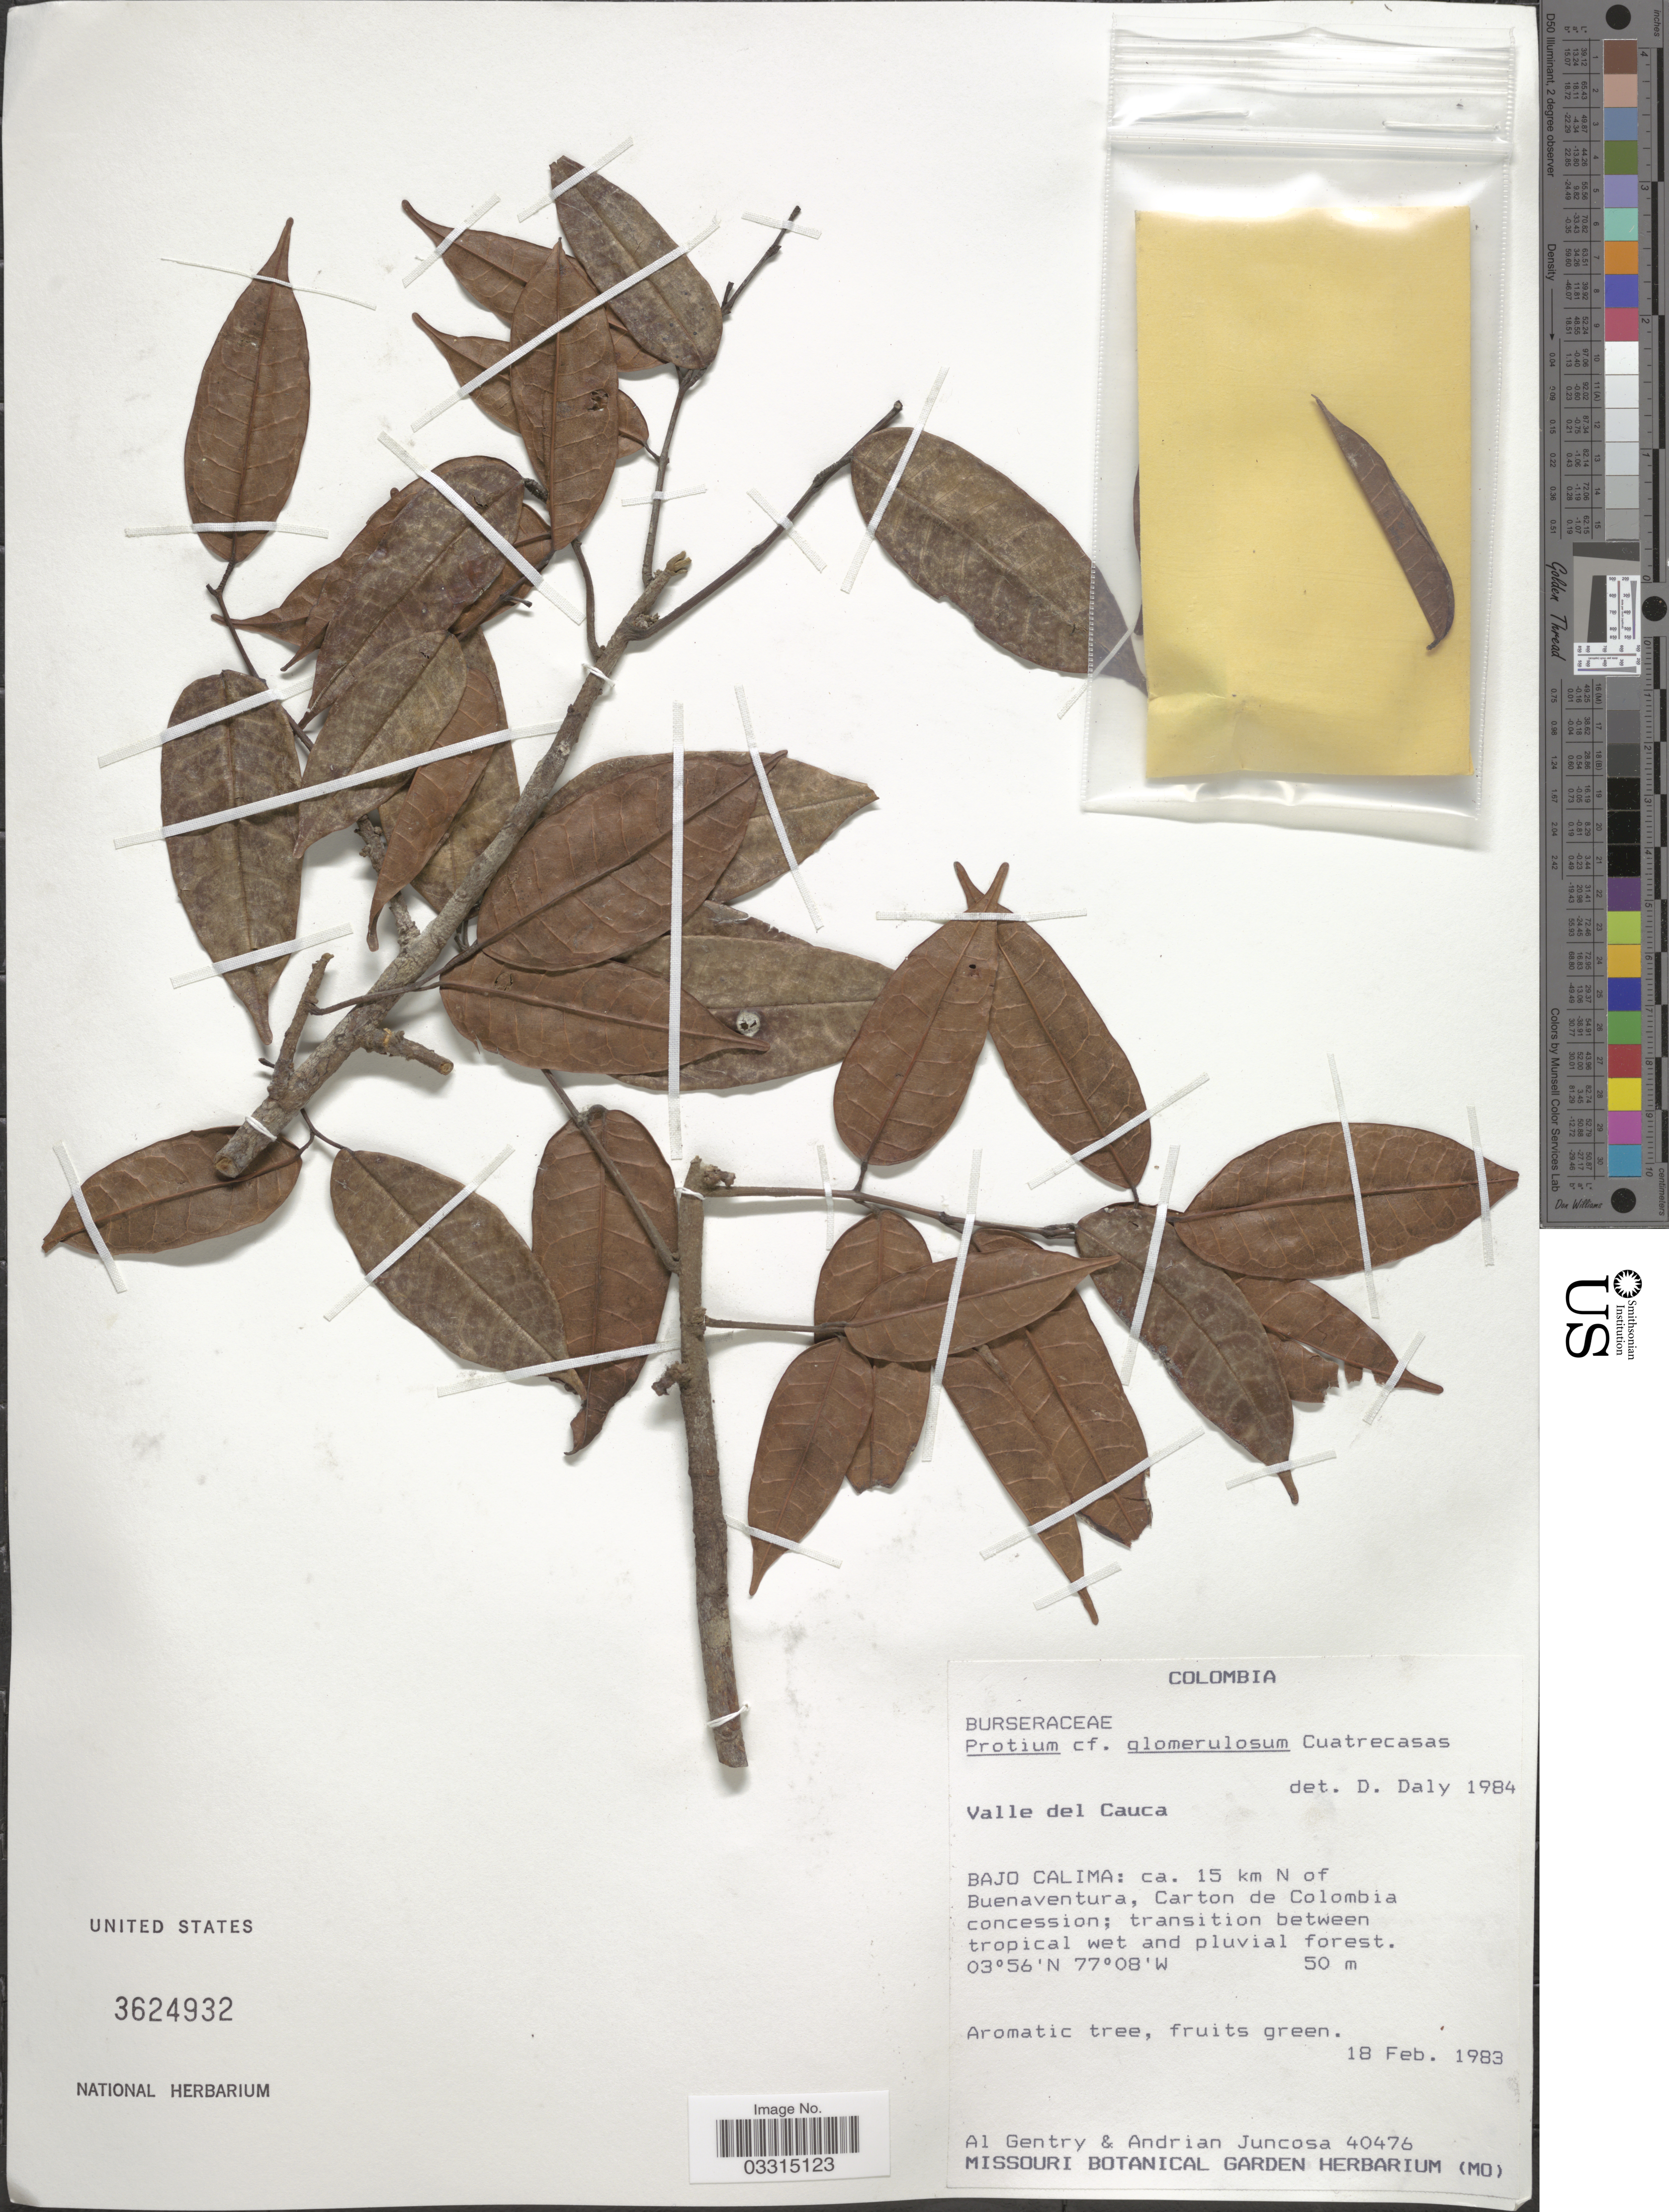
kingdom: Plantae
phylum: Tracheophyta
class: Magnoliopsida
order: Sapindales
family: Burseraceae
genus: Protium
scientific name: Protium glomerulosum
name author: Cuatrec.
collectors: A. H. Gentry & A. Juncosa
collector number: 40476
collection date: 1983-02-18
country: Colombia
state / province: Valle del Cauca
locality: Bajo Calima: ca. 15 km N of Buenaventura, Carton de Colombia concession.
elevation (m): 50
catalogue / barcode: US 3624932